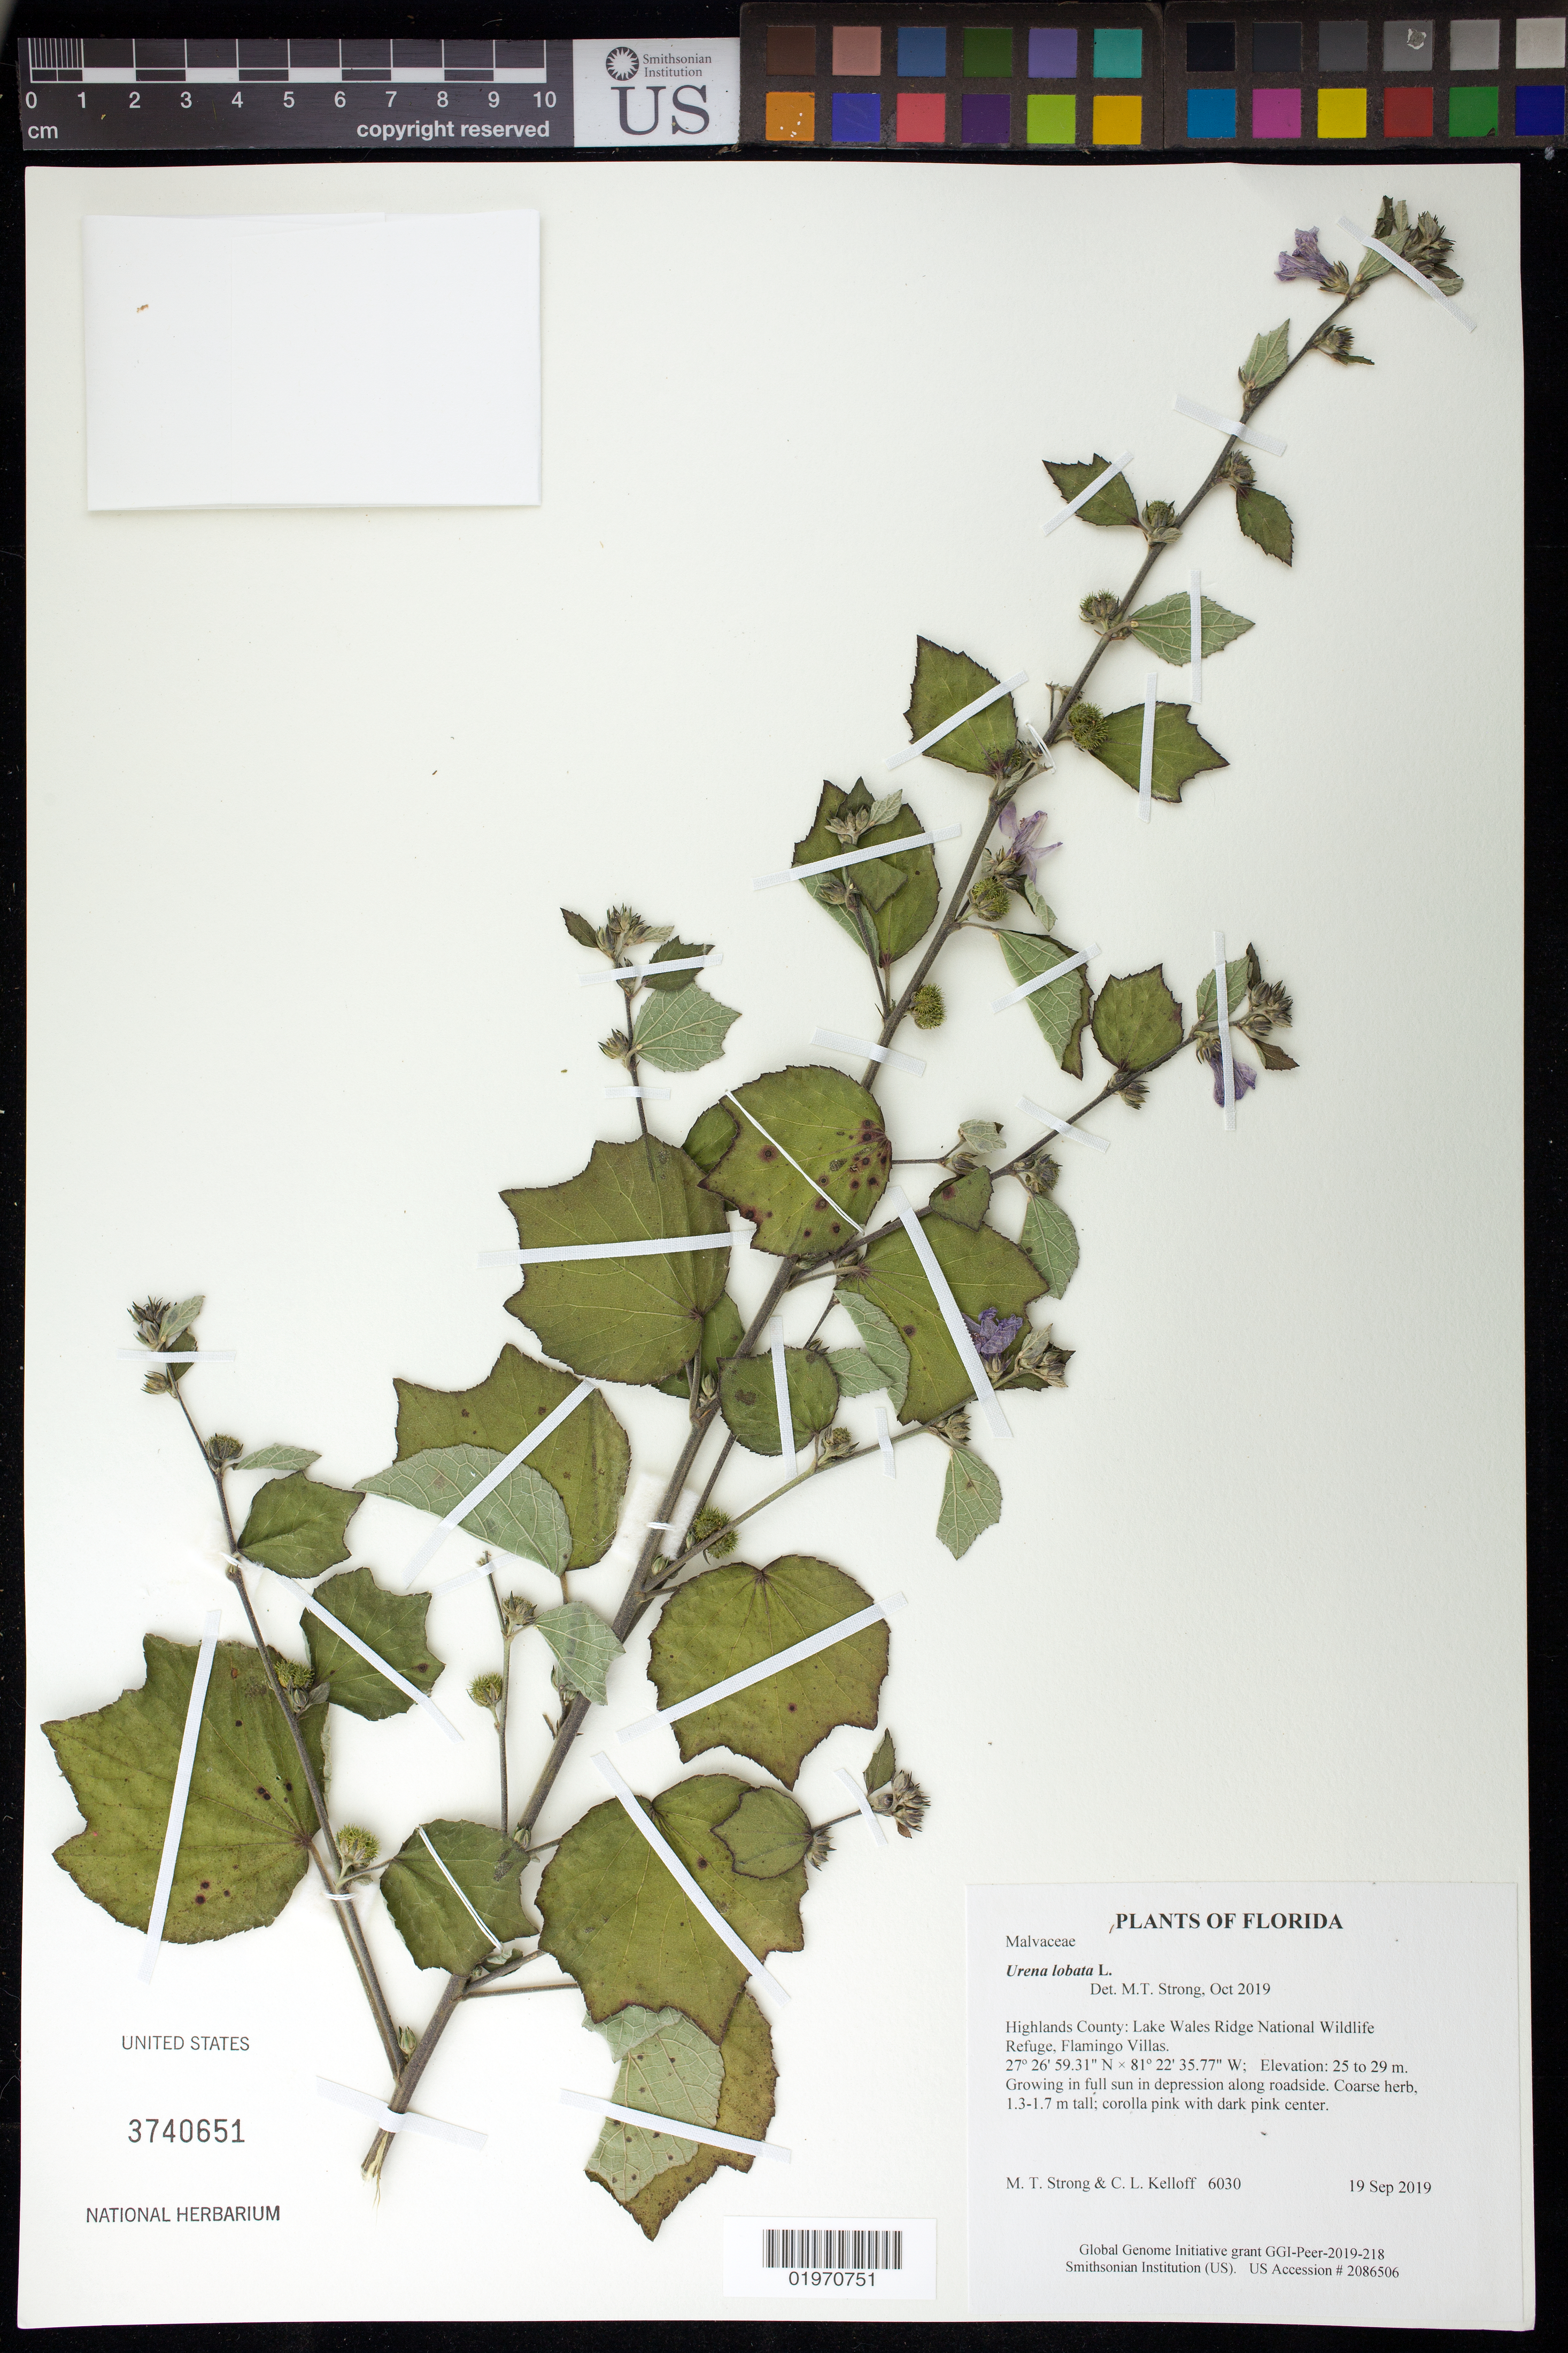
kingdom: Plantae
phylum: Tracheophyta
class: Magnoliopsida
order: Malvales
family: Malvaceae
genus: Urena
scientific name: Urena lobata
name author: L.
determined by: Strong, Mark T., (BOT), Smithsonian Institution - National Museum of Natural History (UNITED STATES)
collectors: M. T. Strong & C. L. Kelloff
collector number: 6030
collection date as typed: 19 Sep 2019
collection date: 2019-09-19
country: United States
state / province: Florida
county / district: Highlands County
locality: Lake Wales Ridge National Wildlife Refuge, Flamingo Villas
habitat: Growing in full sun in depression along roadside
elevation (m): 25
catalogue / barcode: US 3740651